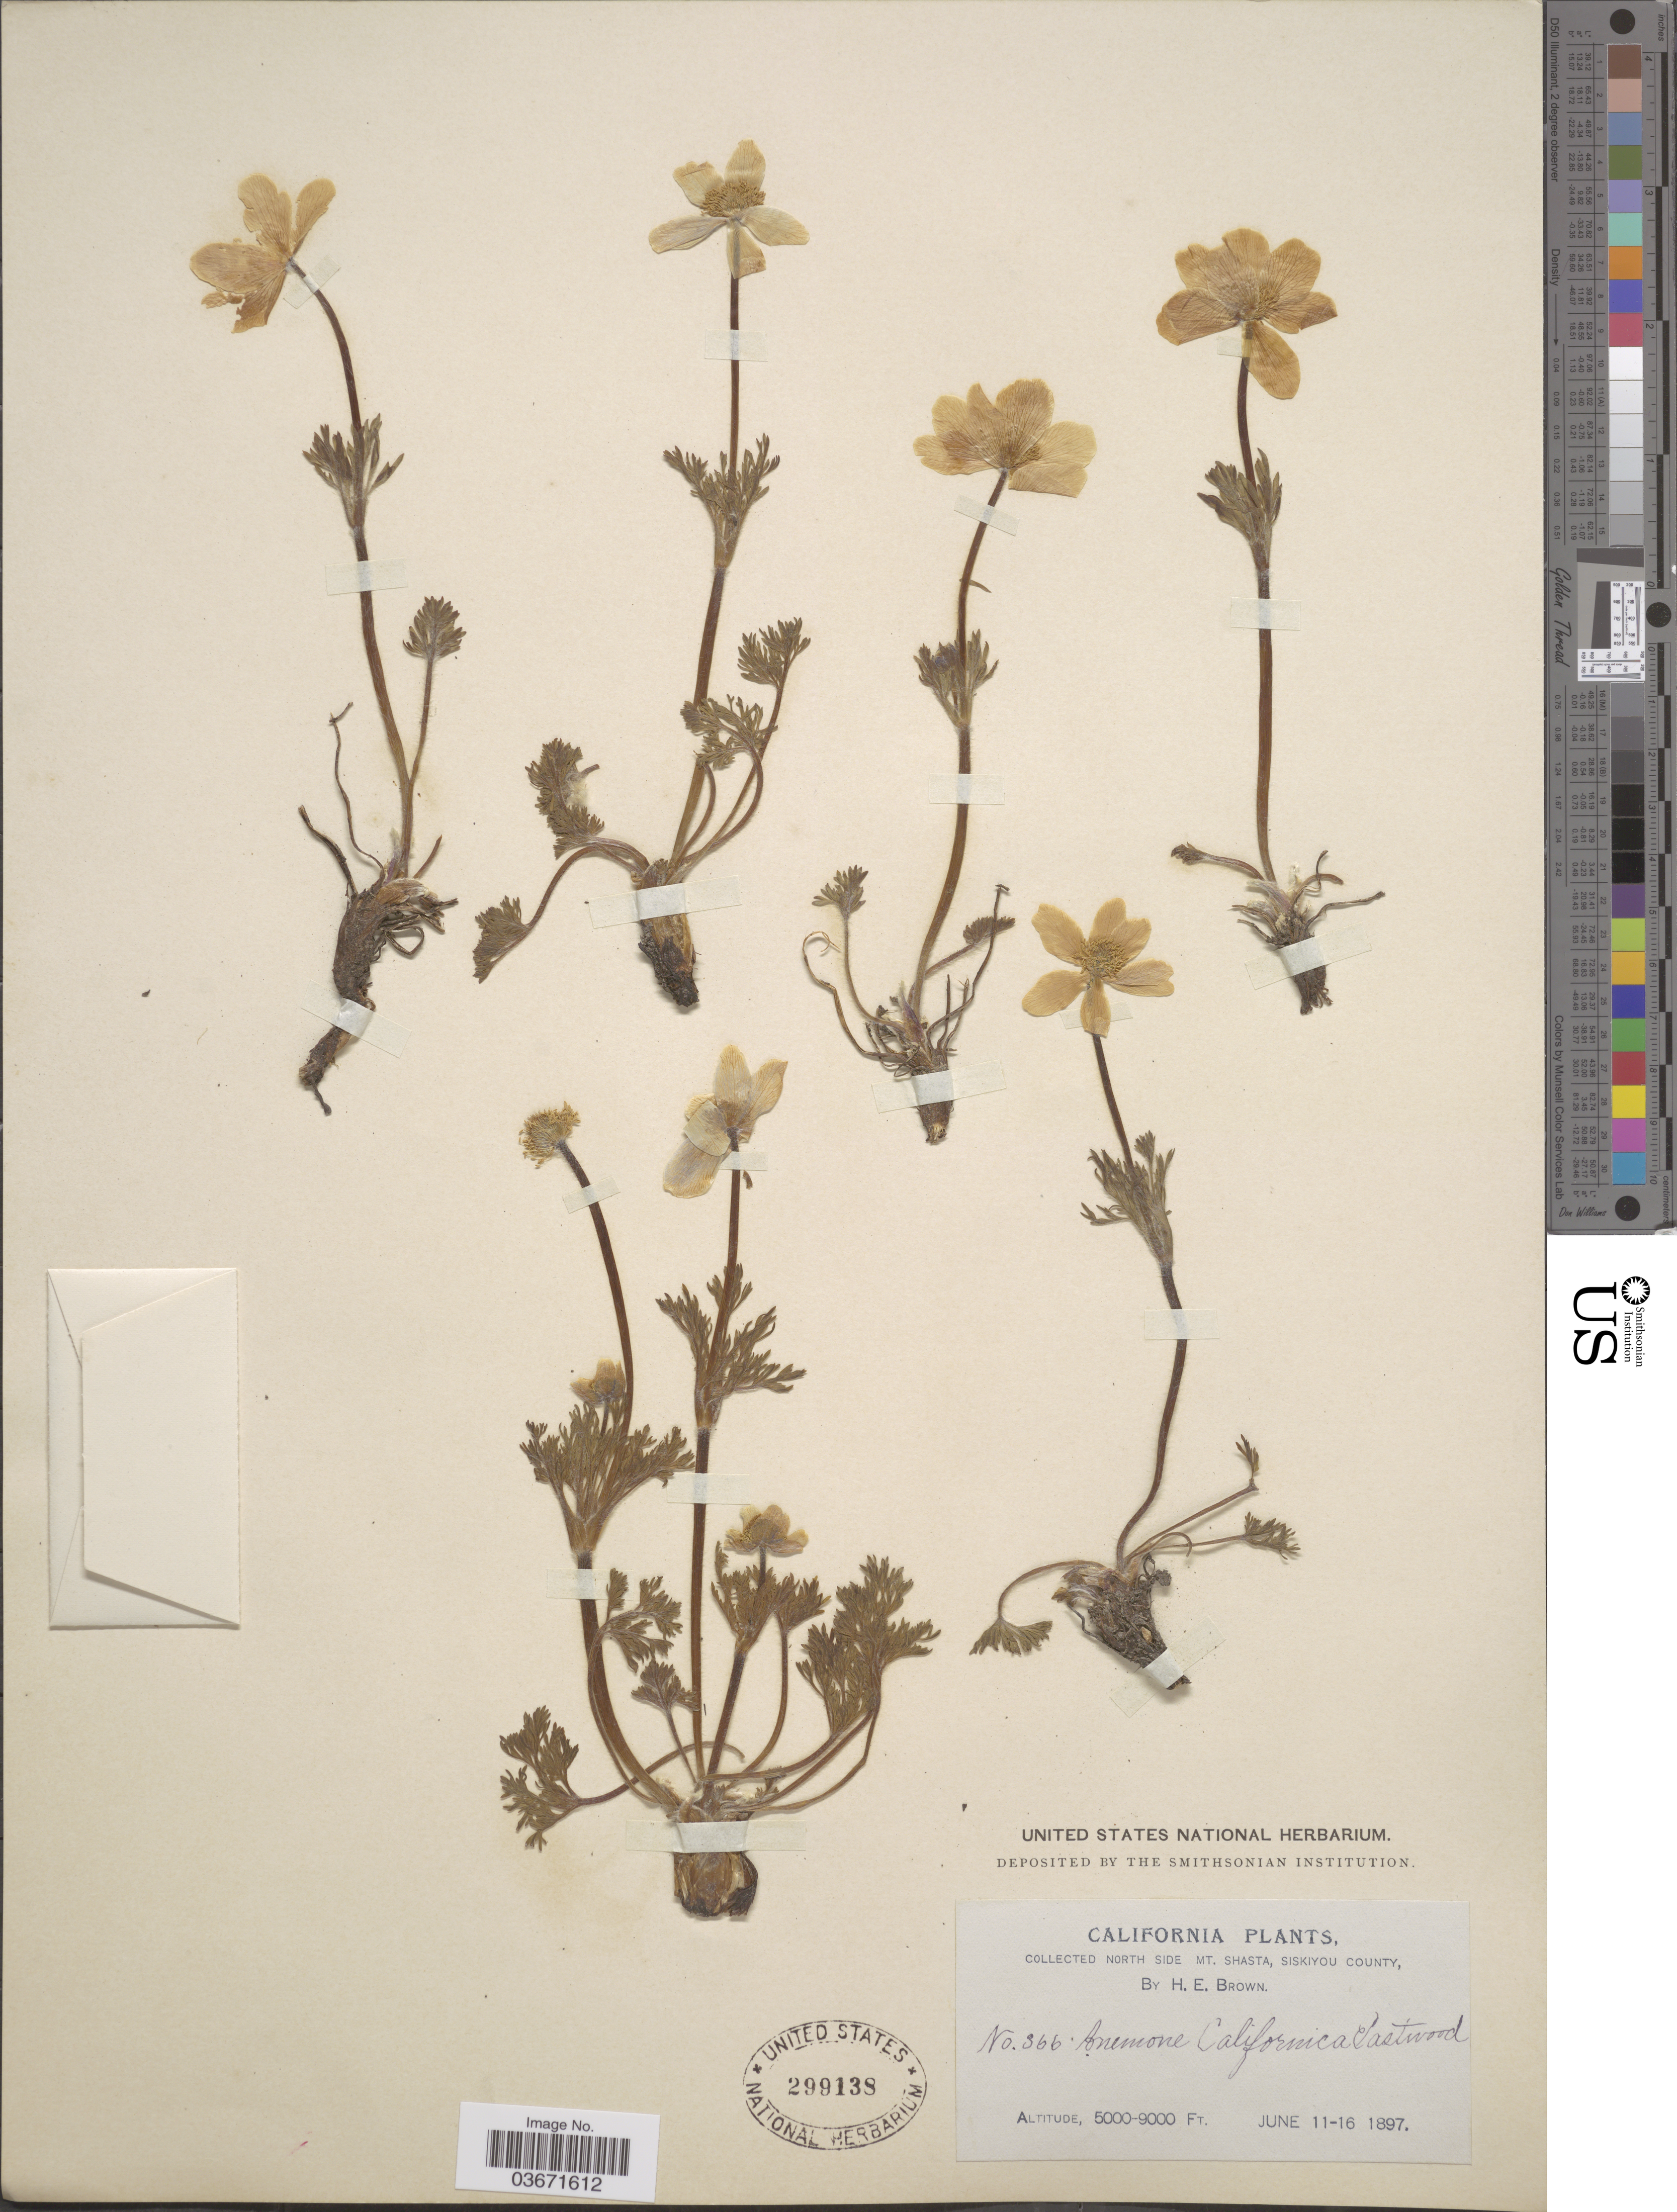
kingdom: Plantae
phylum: Tracheophyta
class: Magnoliopsida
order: Ranunculales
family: Ranunculaceae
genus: Anemone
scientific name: Anemone californica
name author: Eastw.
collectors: H. E. Brown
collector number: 366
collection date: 1897-06-11/1897-06-16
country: United States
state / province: California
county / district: Siskiyou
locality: North side Mt. Shasta, Siskiyou County.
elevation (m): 1524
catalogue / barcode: US 299138